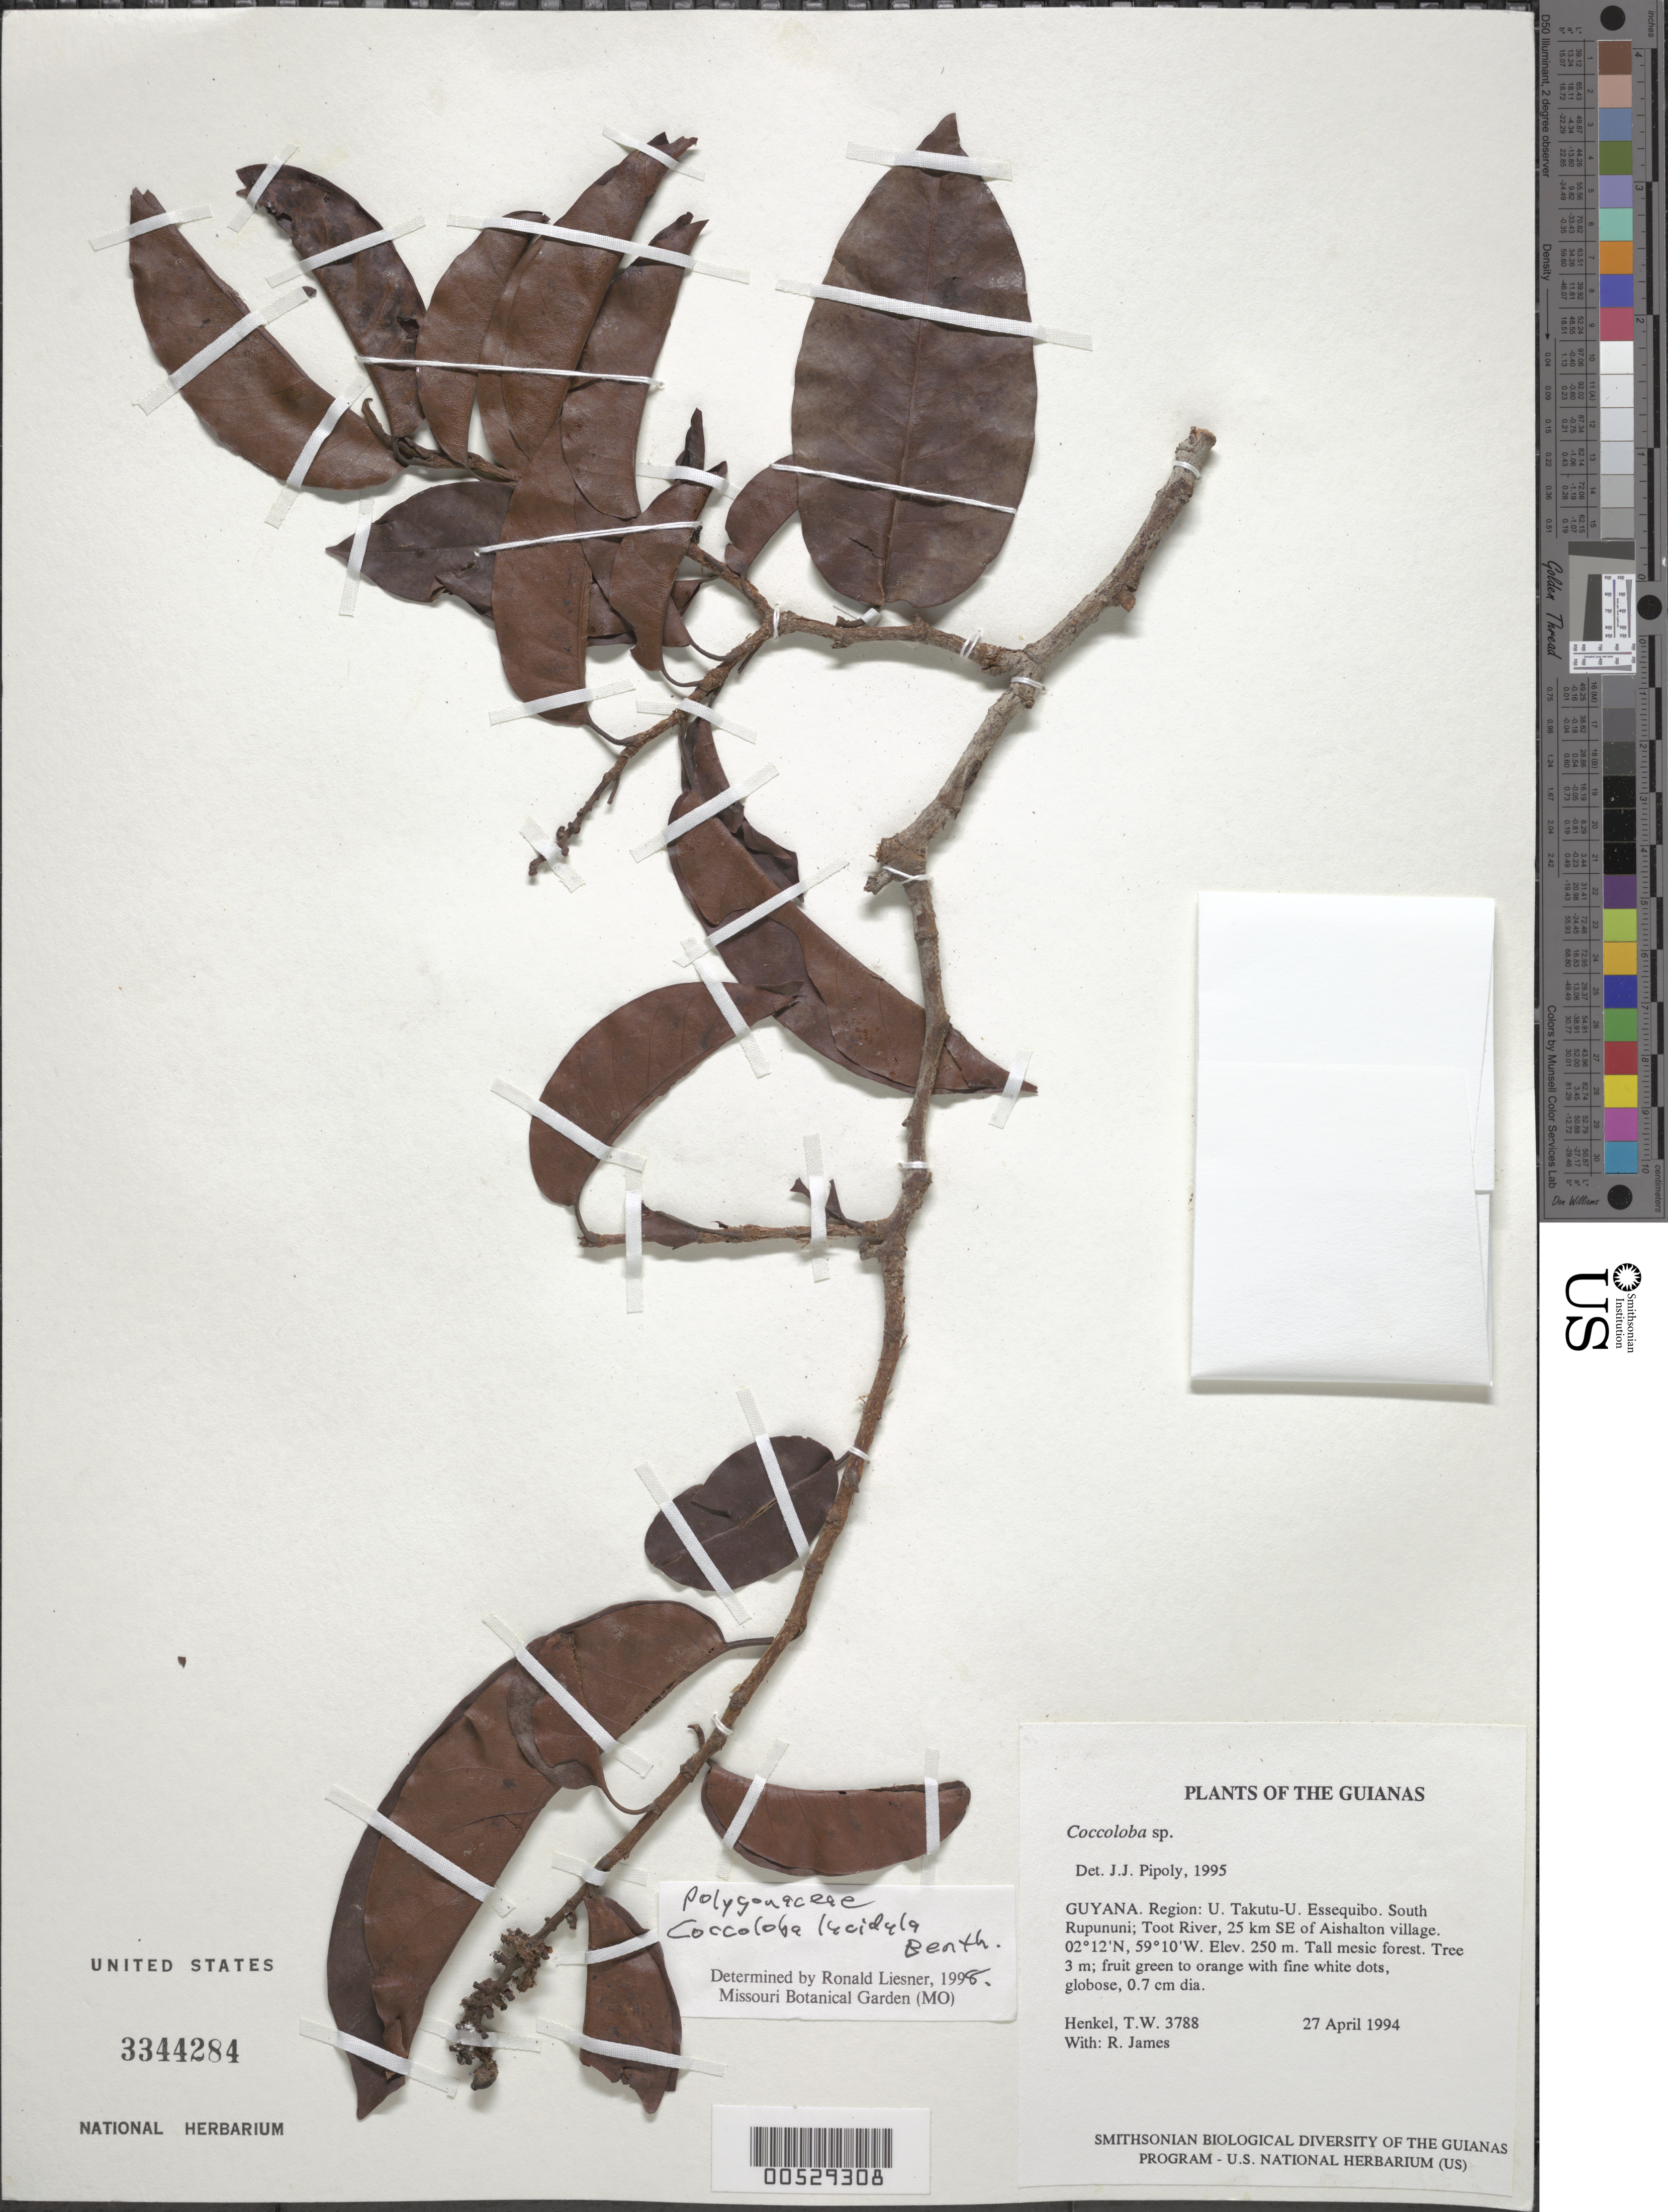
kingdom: Plantae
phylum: Tracheophyta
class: Magnoliopsida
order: Caryophyllales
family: Polygonaceae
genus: Coccoloba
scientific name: Coccoloba lucidula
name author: Benth.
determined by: Liesner, R. L.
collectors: T. Henkel & R. James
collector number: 3788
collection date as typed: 27 April 1994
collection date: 1994-04-27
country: Guyana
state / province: U. Takutu-U. Essequibo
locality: South Rupununi; Toot River, 25 km SE of Aishalton village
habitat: Tall mesic forest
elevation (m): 250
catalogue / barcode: US 3344284